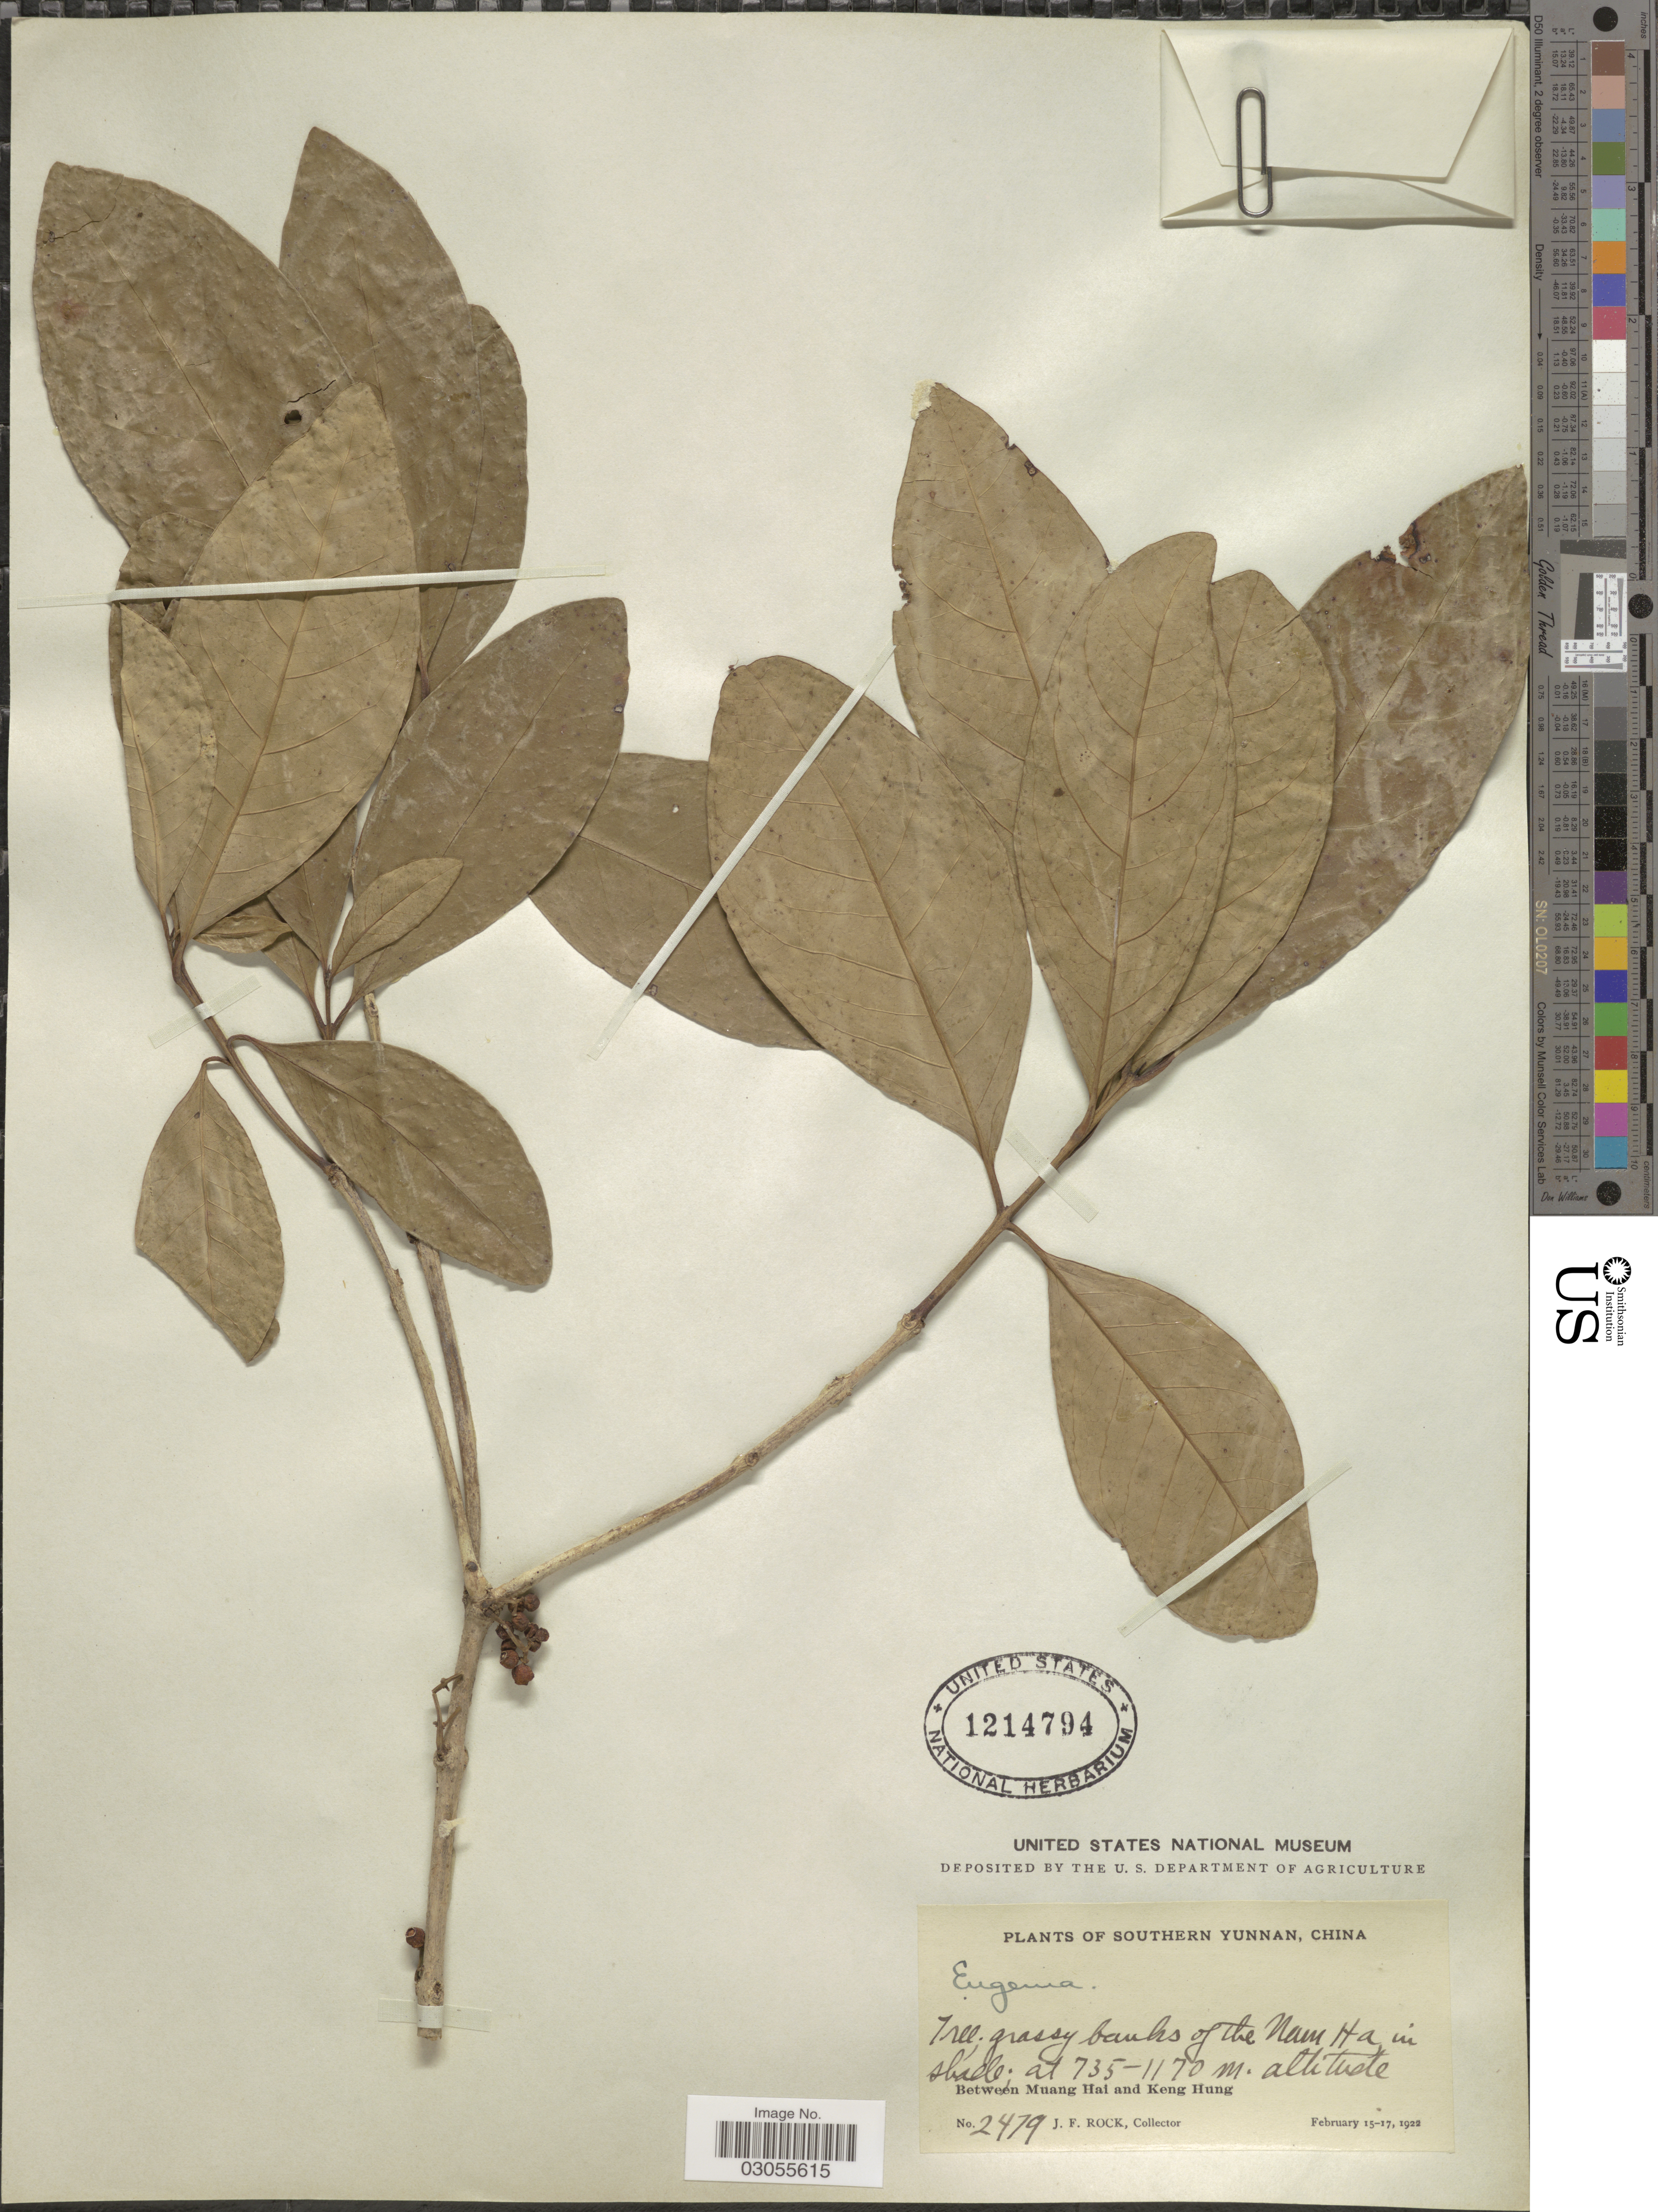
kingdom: Plantae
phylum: Tracheophyta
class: Magnoliopsida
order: Myrtales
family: Myrtaceae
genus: Eugenia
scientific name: Eugenia sp.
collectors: J. Rock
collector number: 2479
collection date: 1922-02-15/1922-02-17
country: China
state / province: Yunnan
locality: Southern Yunnan. Grassy banks of the Nam Ha. Between Muang Hai and Keng Hung.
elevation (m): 735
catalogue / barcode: US 1214794